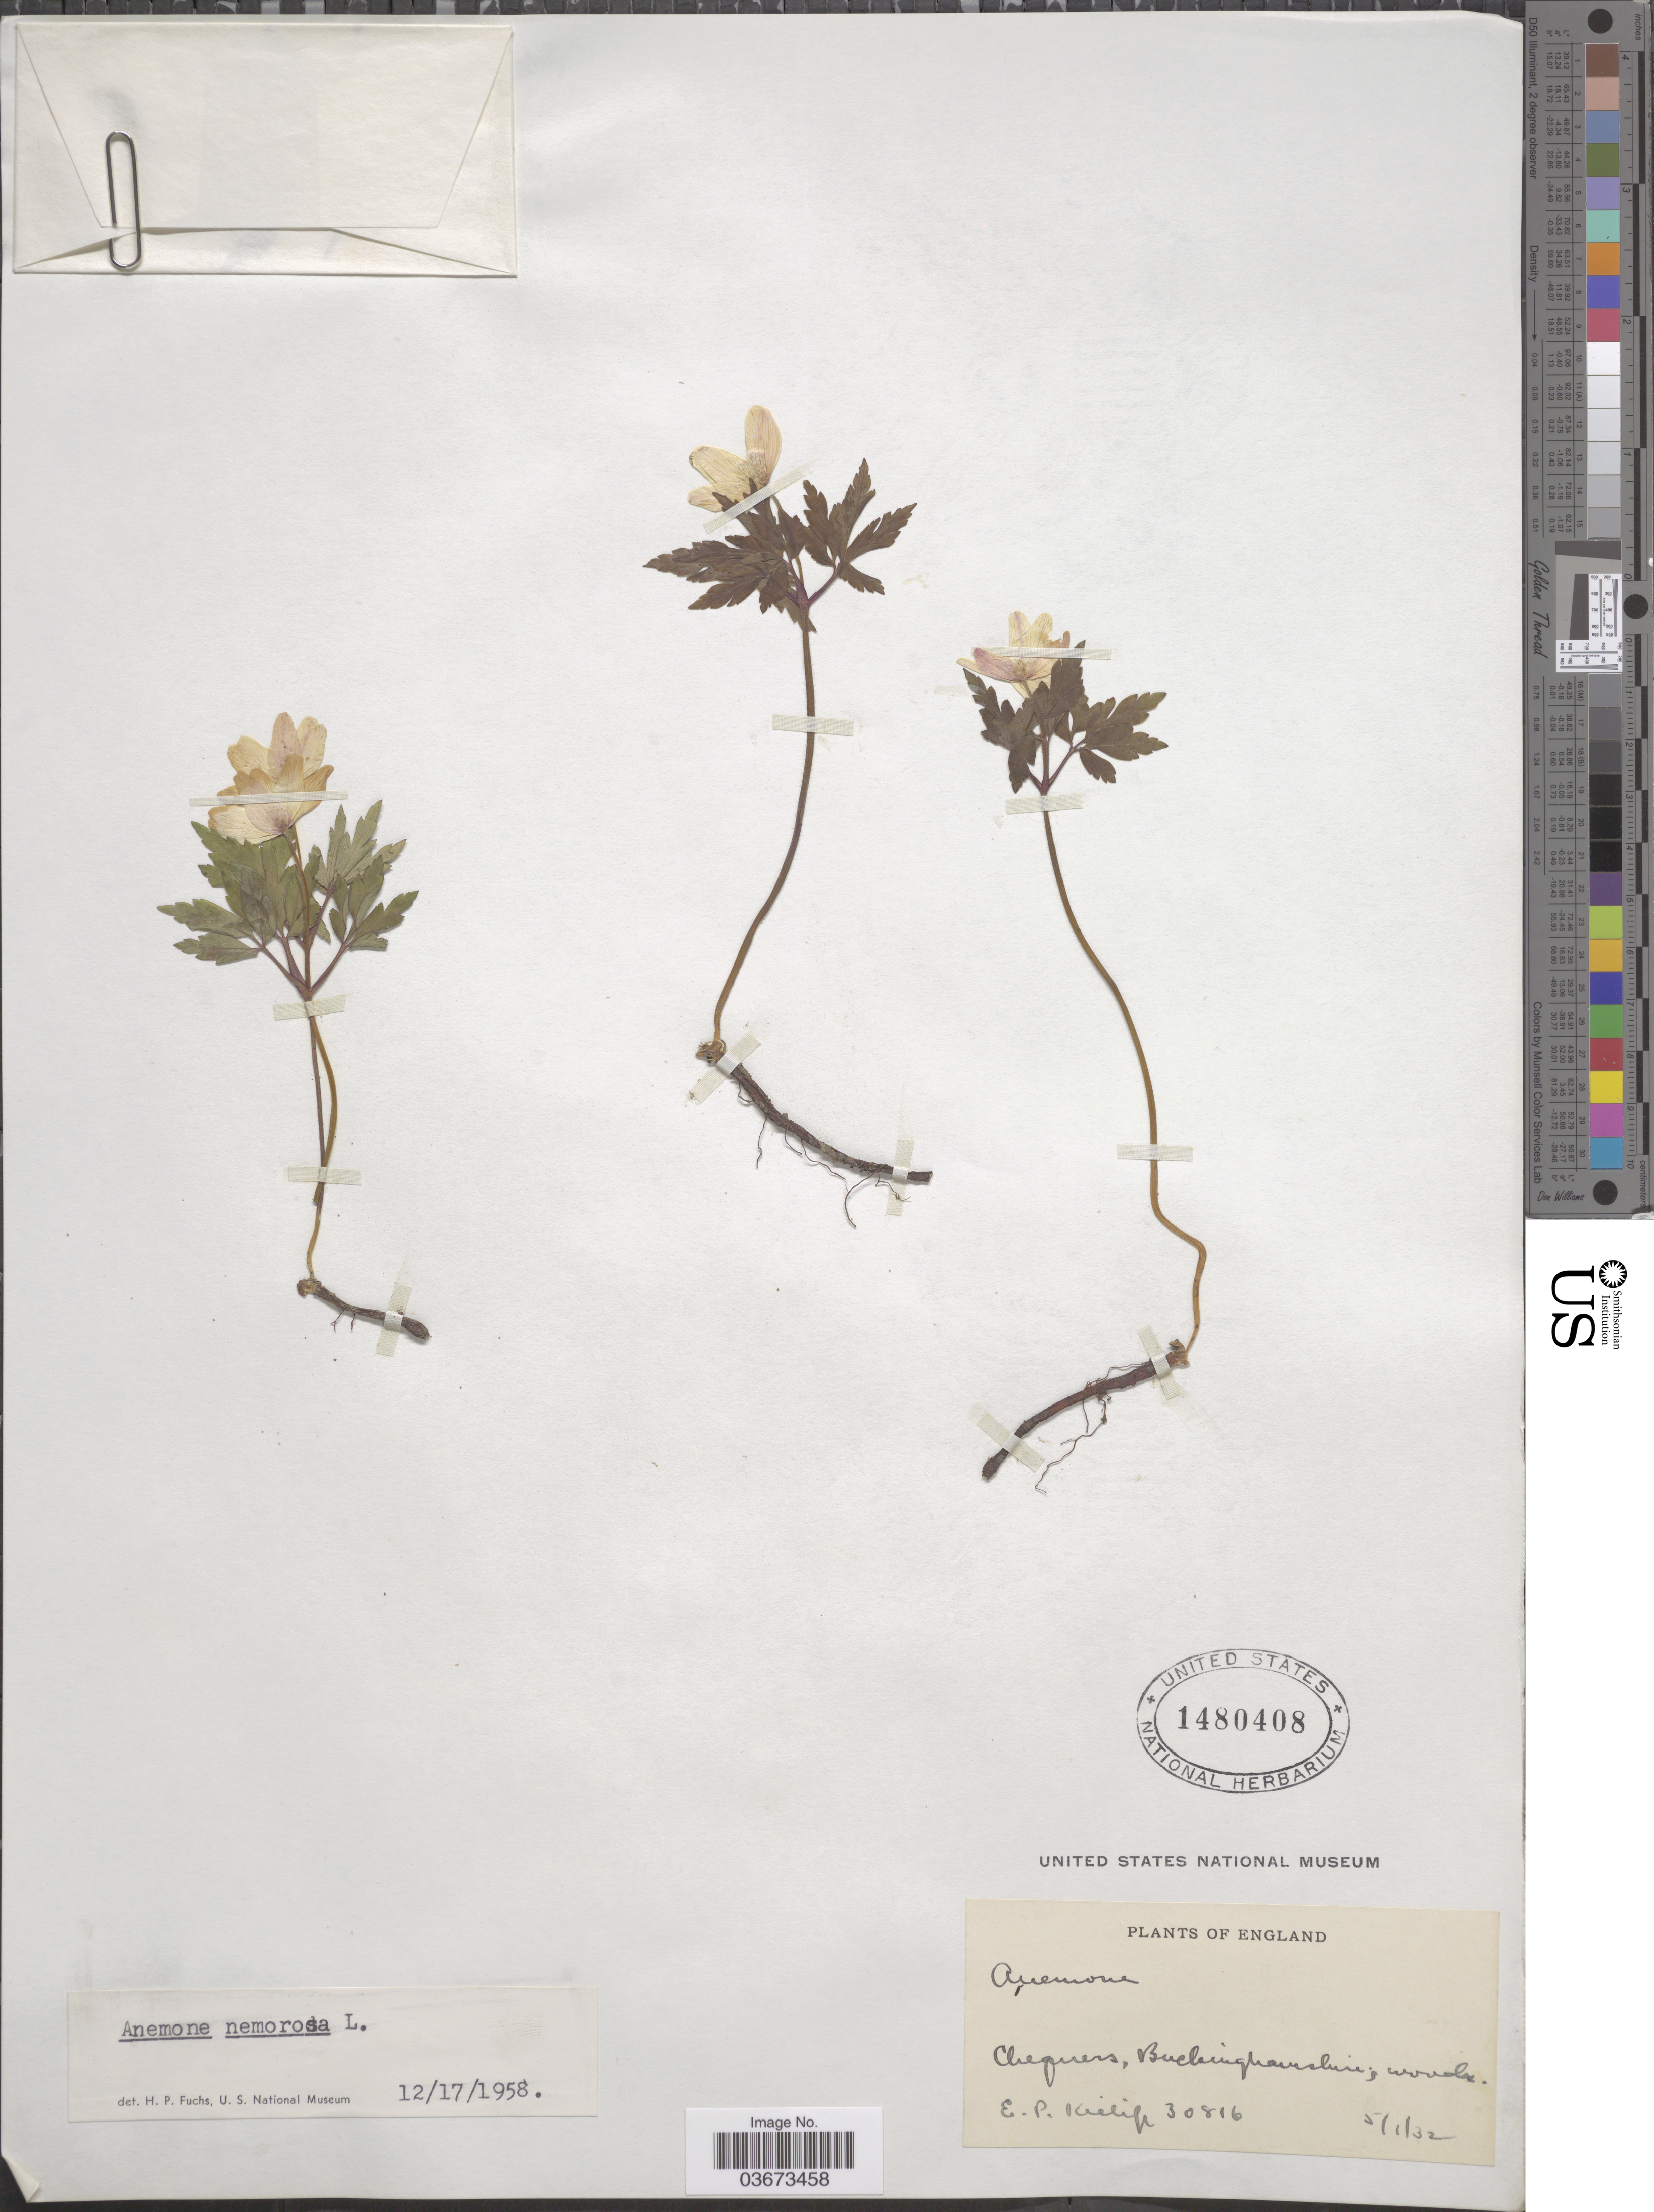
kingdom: Plantae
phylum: Tracheophyta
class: Magnoliopsida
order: Ranunculales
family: Ranunculaceae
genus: Anemone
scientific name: Anemone nemorosa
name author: L.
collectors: E. P. Killip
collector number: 30816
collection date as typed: Transcribed d/m/y: 5/1/32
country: United Kingdom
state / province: England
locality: Chequers, Buckinghamshire.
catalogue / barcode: US 1480408